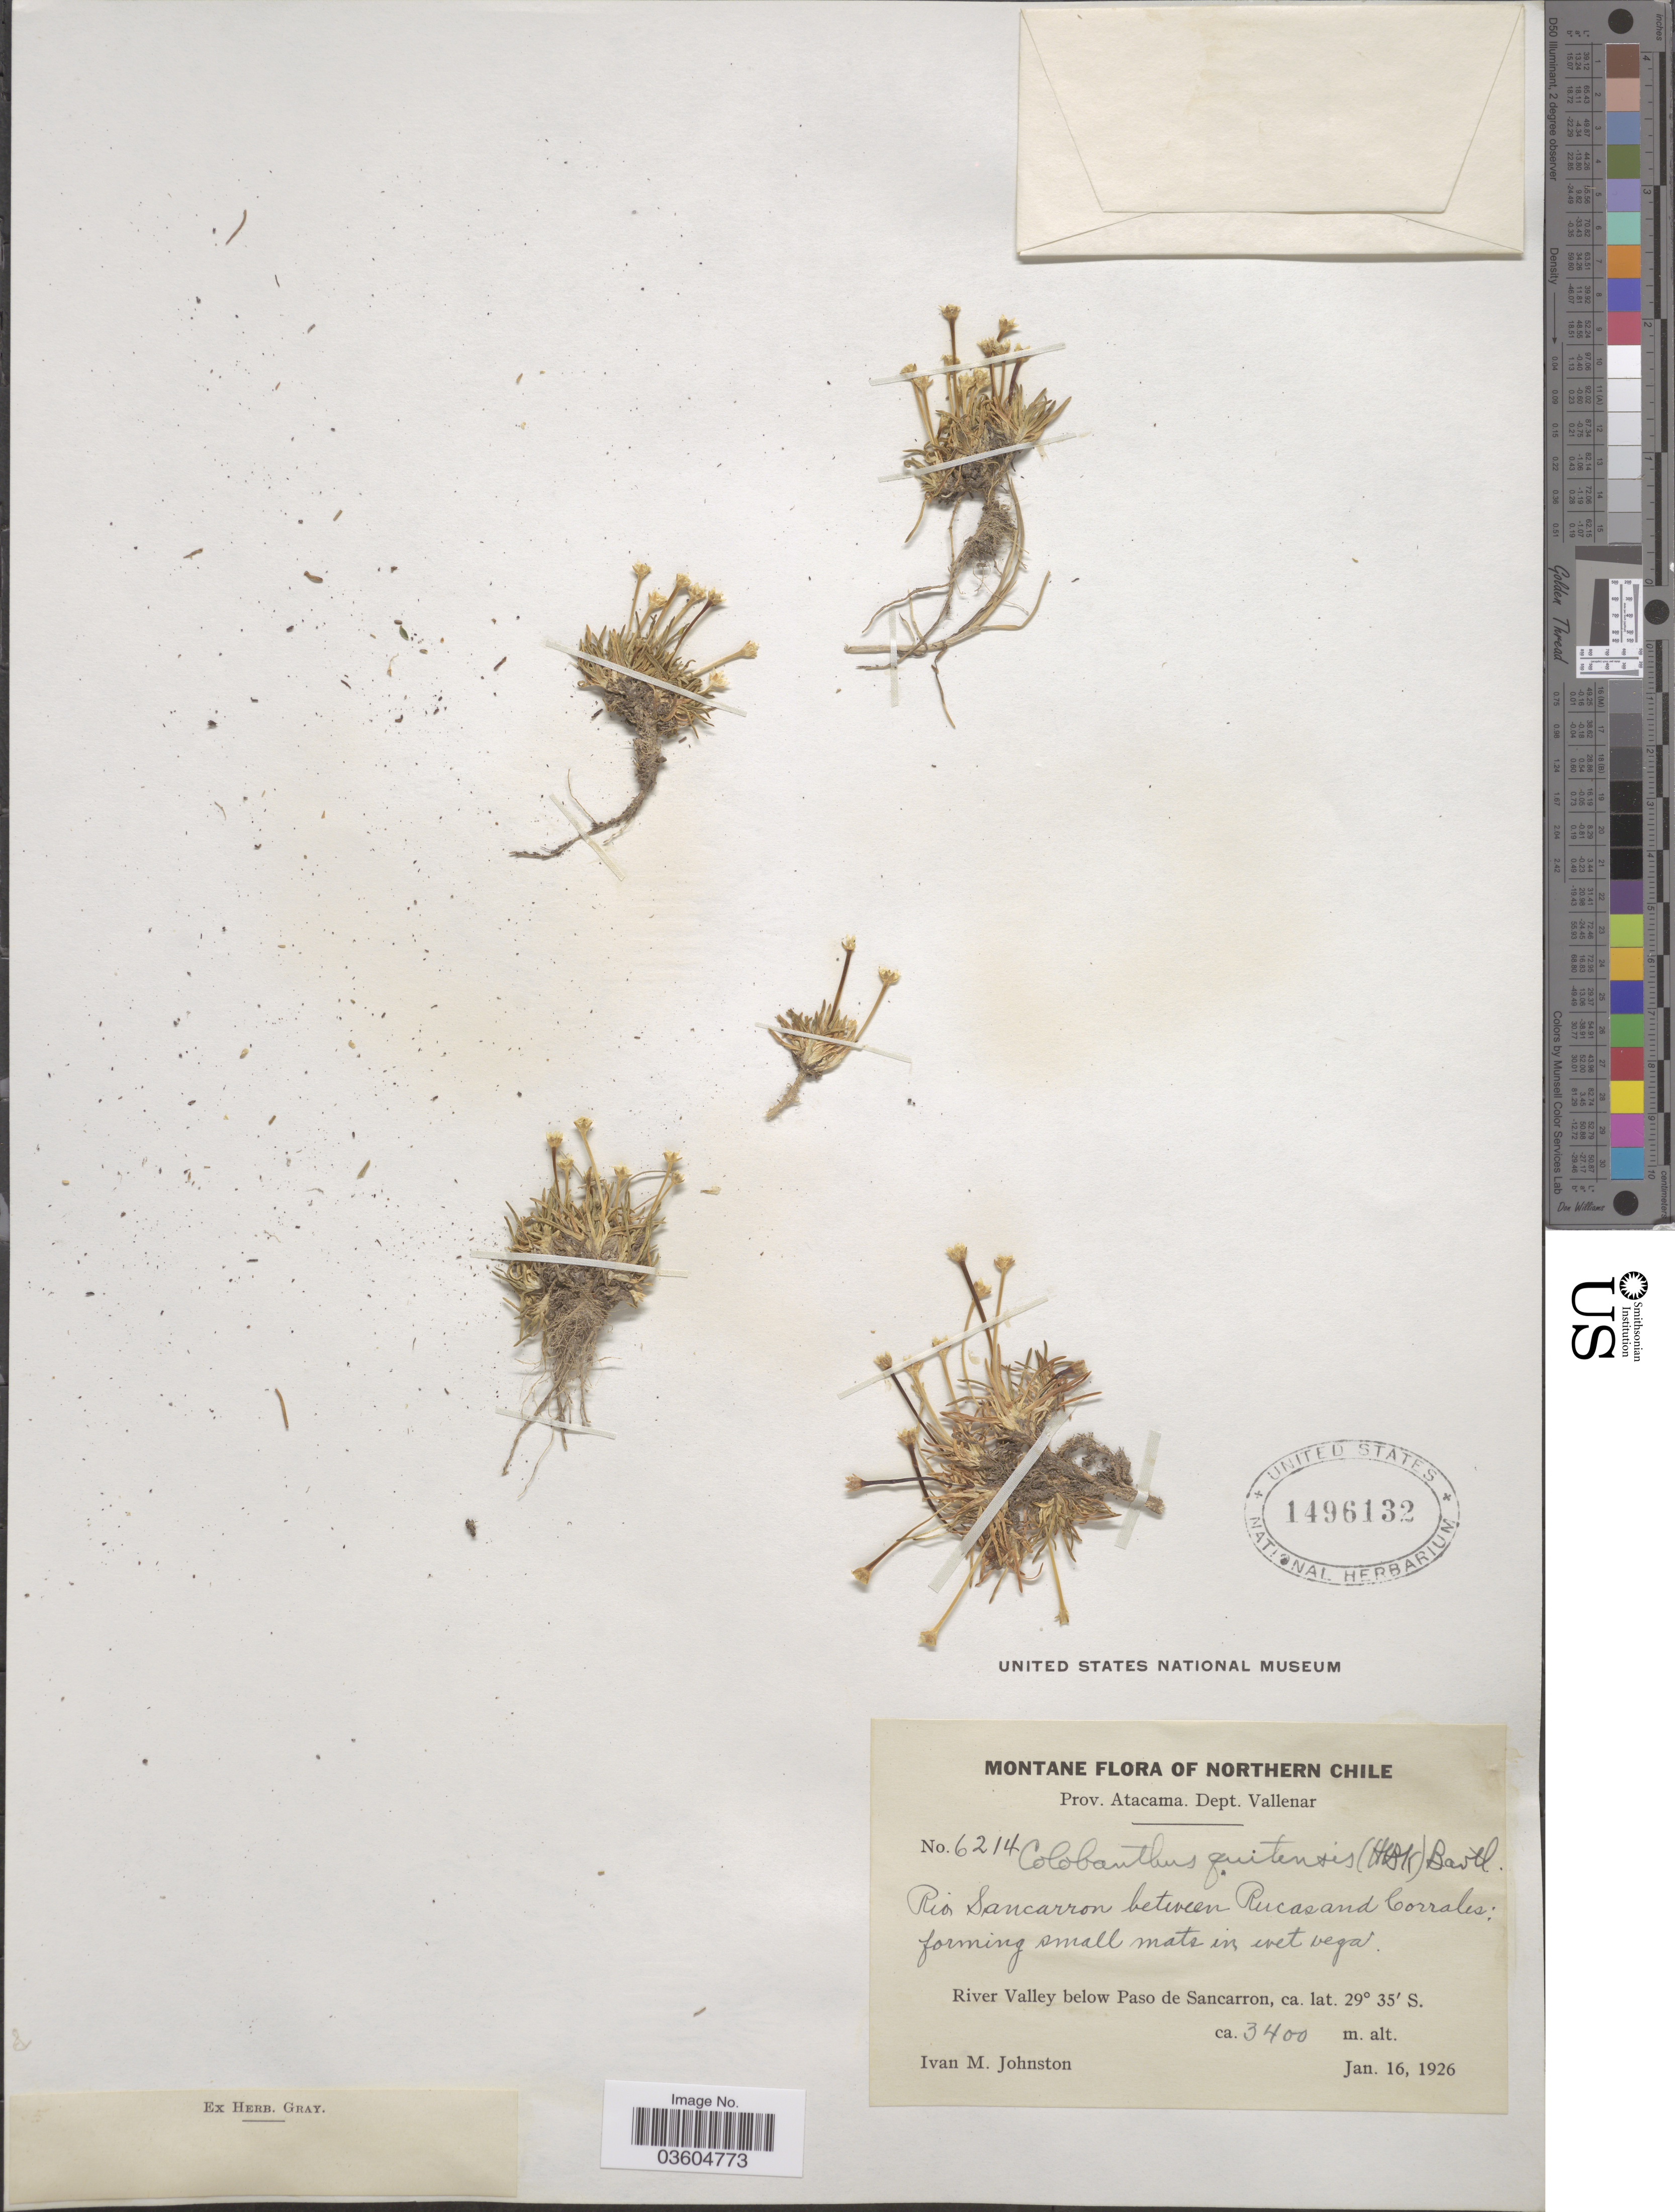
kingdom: Plantae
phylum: Tracheophyta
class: Magnoliopsida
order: Caryophyllales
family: Caryophyllaceae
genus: Colobanthus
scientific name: Colobanthus quitensis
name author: (Kunth) Bartl.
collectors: I.M. Johnston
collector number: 6214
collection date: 1926-01-16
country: Chile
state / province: Atacama (III)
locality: Northern Chile. Prov. Atacama. Dept. Vallenar. Rio Sancarron between Rucas and Corrales. River Valley below Paso de Sancarron.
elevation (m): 3400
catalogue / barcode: US 1496132